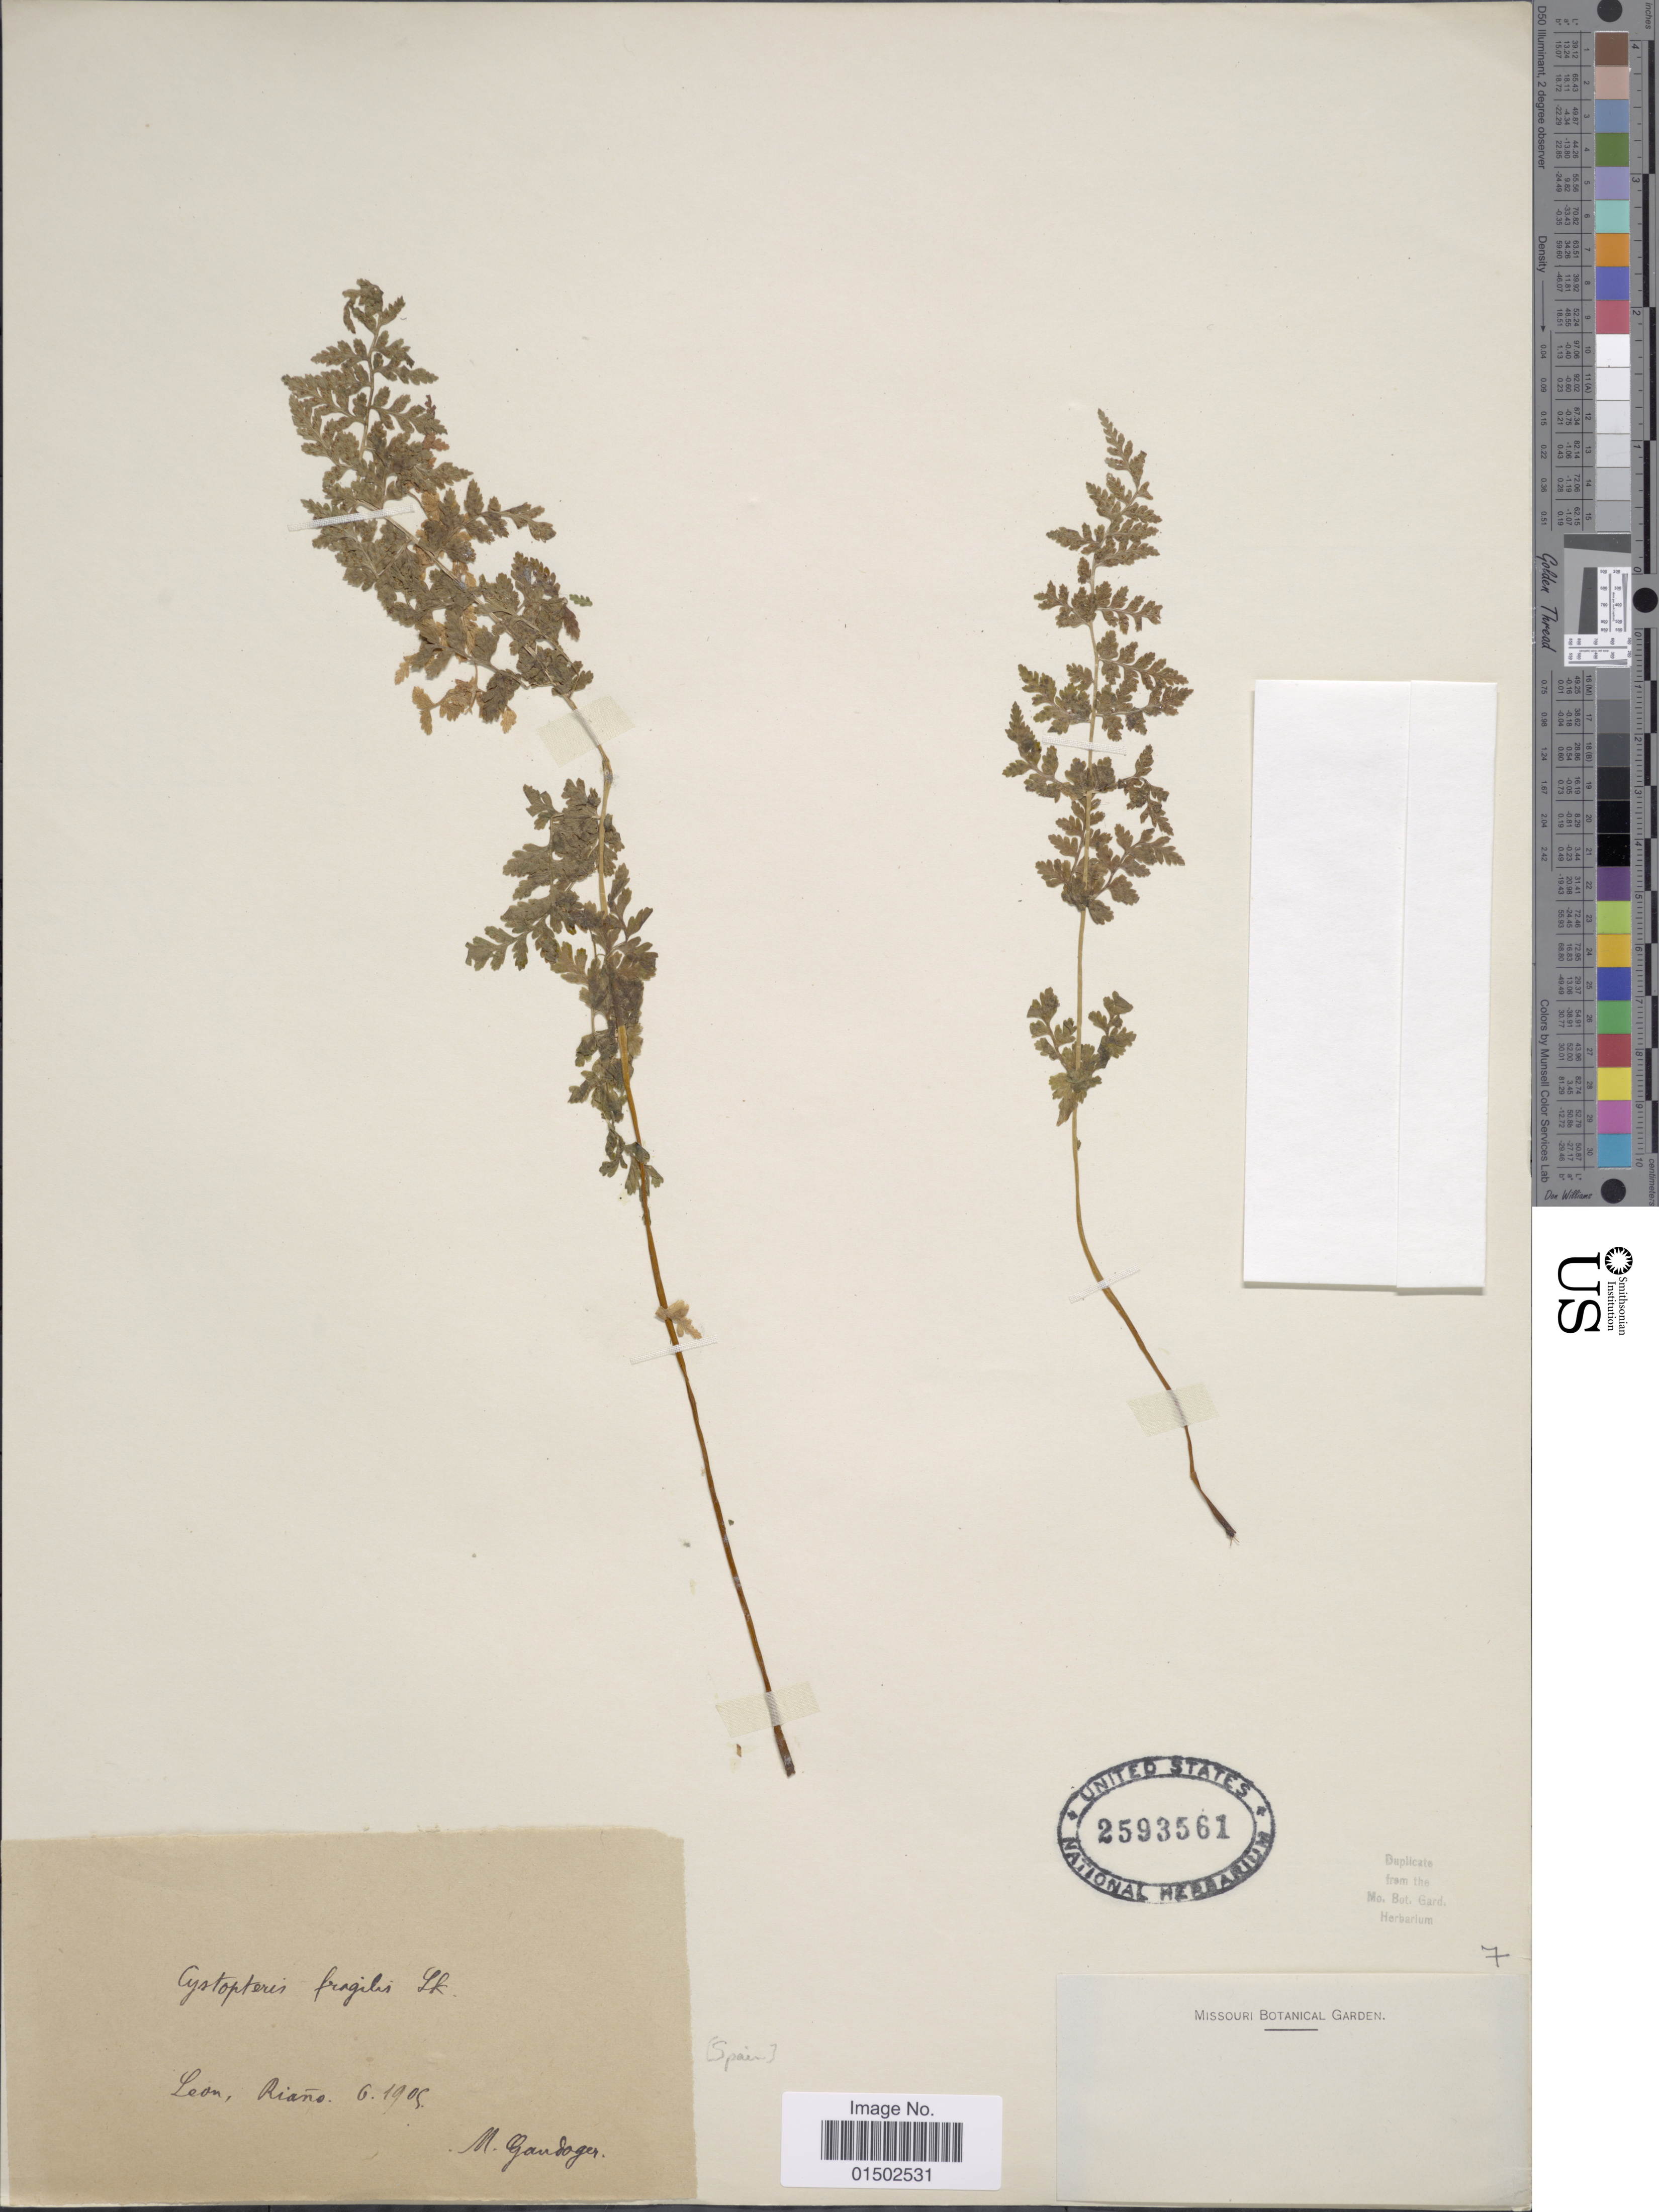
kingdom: Plantae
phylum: Tracheophyta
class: Polypodiopsida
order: Polypodiales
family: Cystopteridaceae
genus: Cystopteris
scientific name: Cystopteris fragilis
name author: (L.) Bernh.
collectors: M. Gandoger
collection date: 1905-06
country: Spain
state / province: Castilla y León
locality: Leon, Riaño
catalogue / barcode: US 2593561